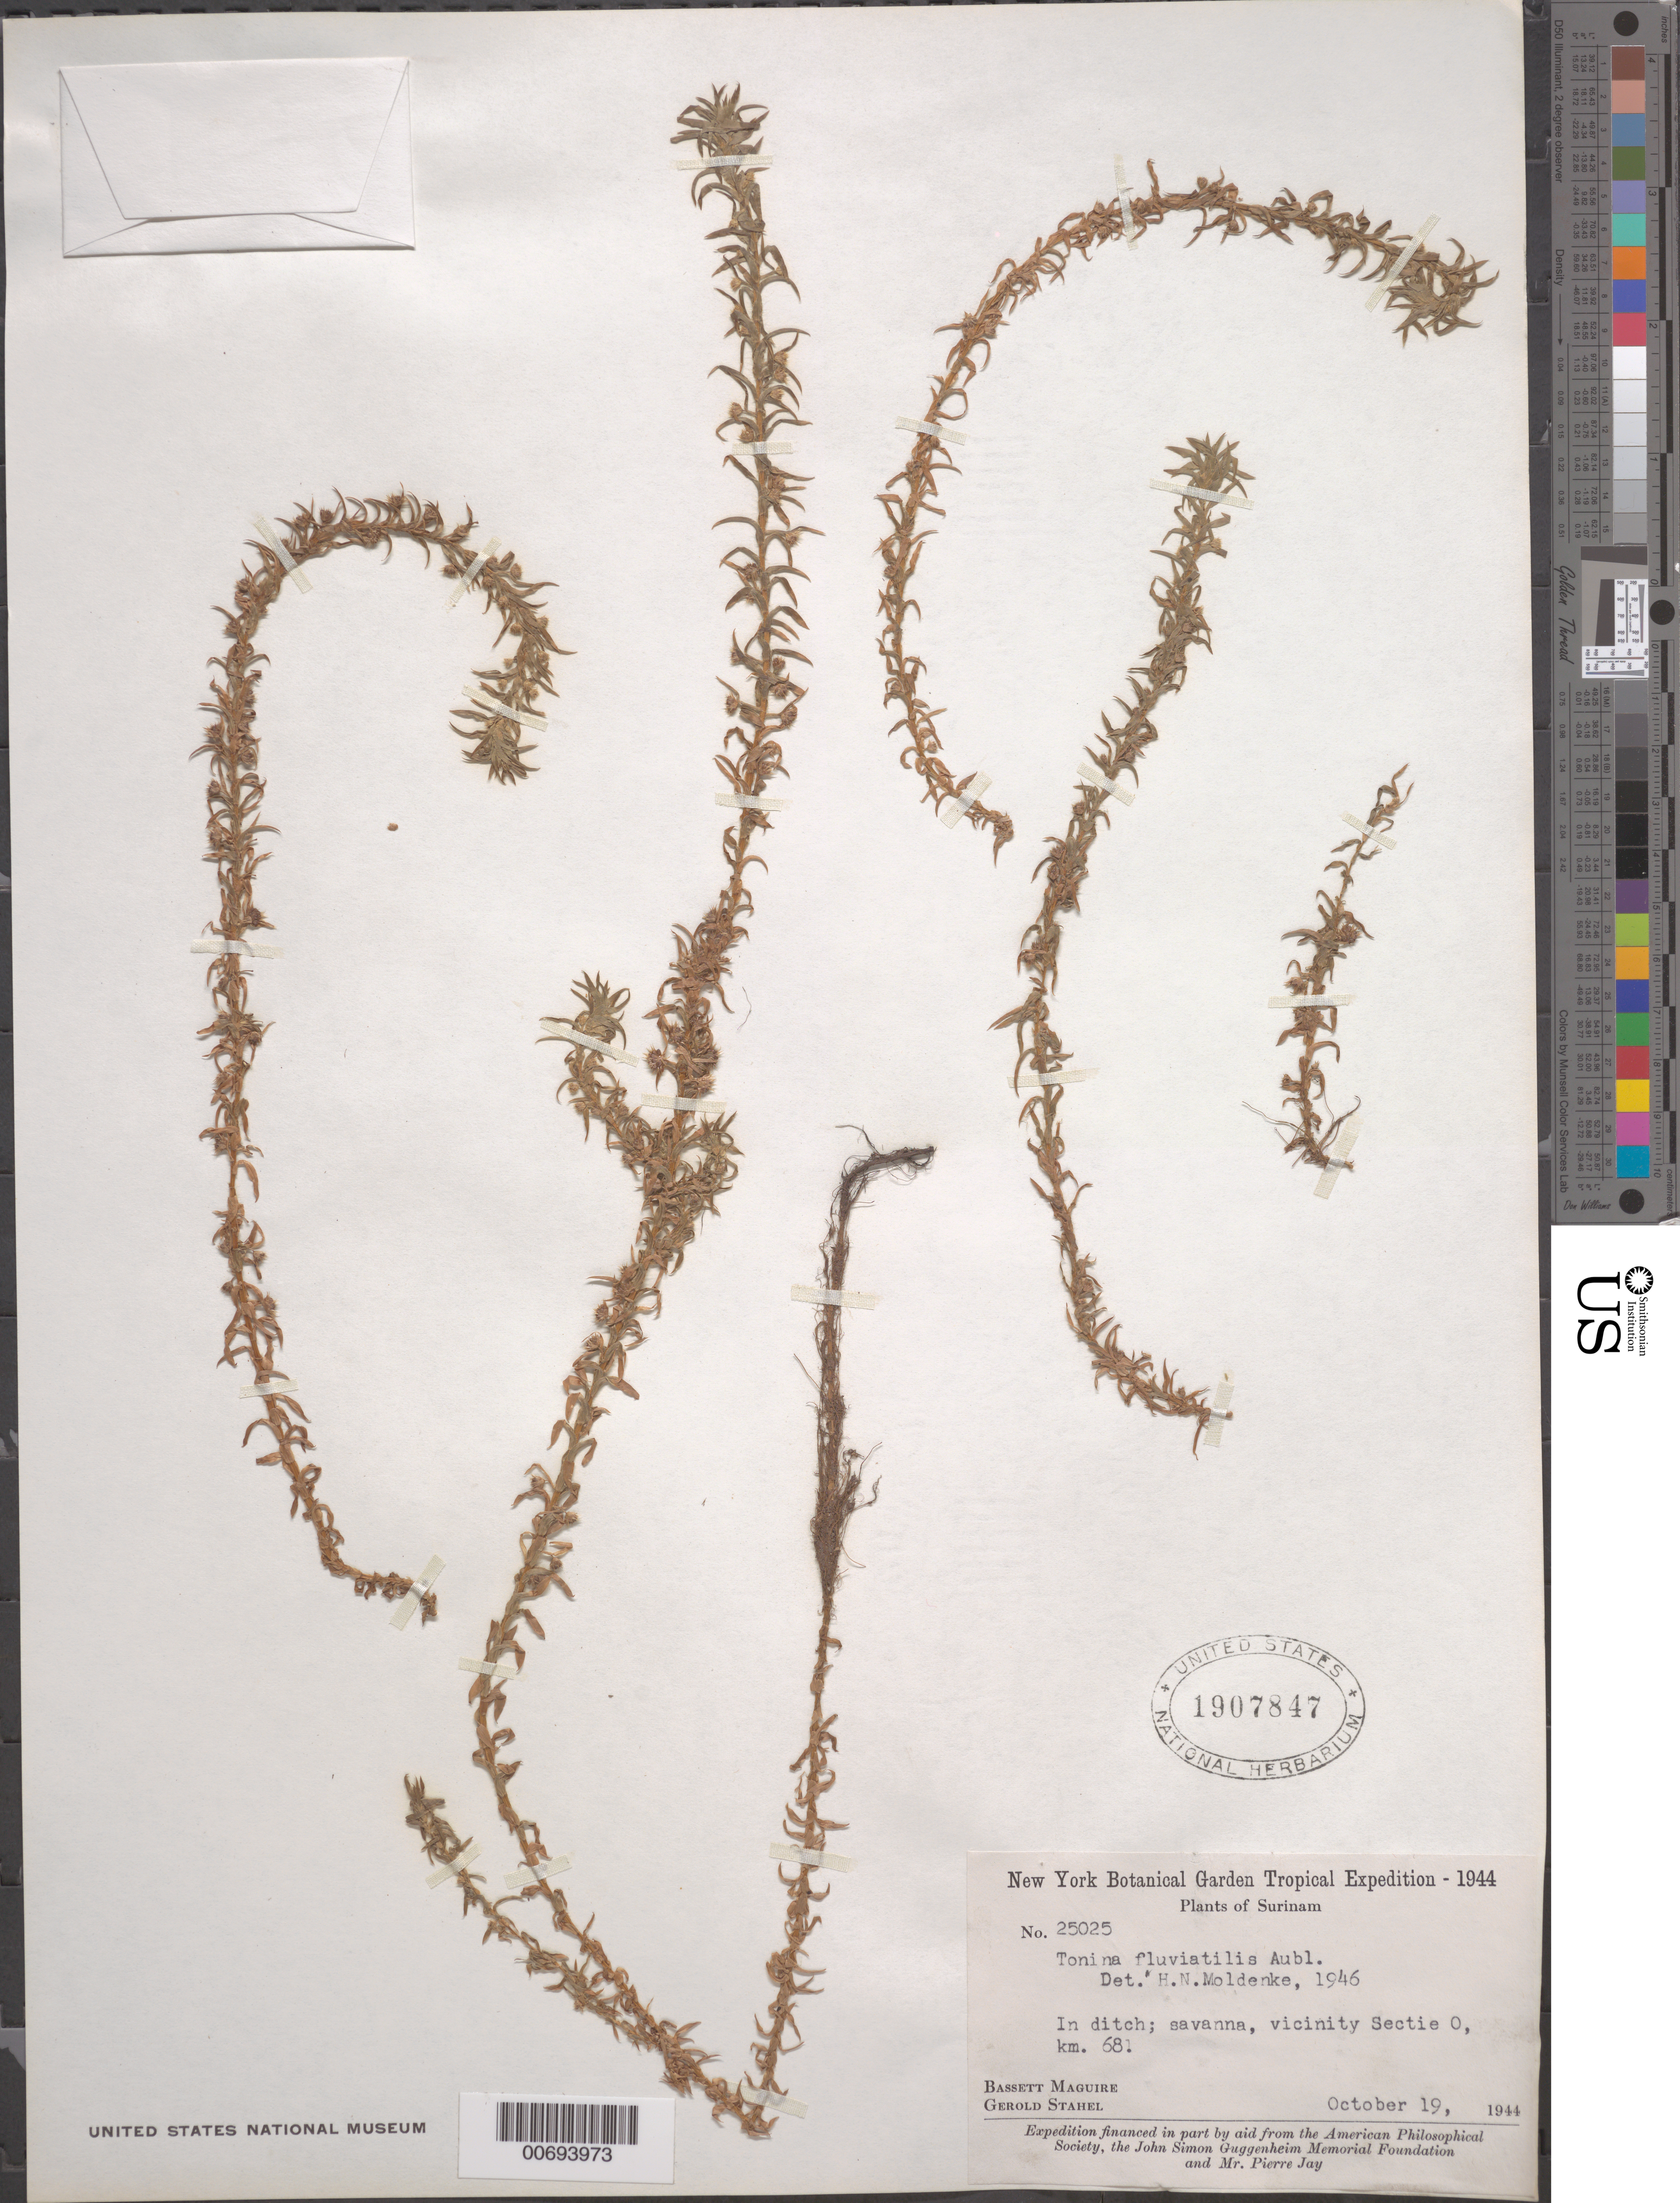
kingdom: Plantae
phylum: Tracheophyta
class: Liliopsida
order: Poales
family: Eriocaulaceae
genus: Tonina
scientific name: Tonina fluviatilis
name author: Aubl.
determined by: Moldenke, H. N.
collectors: B. Maguire & G. Stahel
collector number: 25025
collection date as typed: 19-Oct-44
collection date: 1944-10-19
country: Suriname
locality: Sectie O, km 68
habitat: Savanna, in ditch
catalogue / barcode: US 1907847